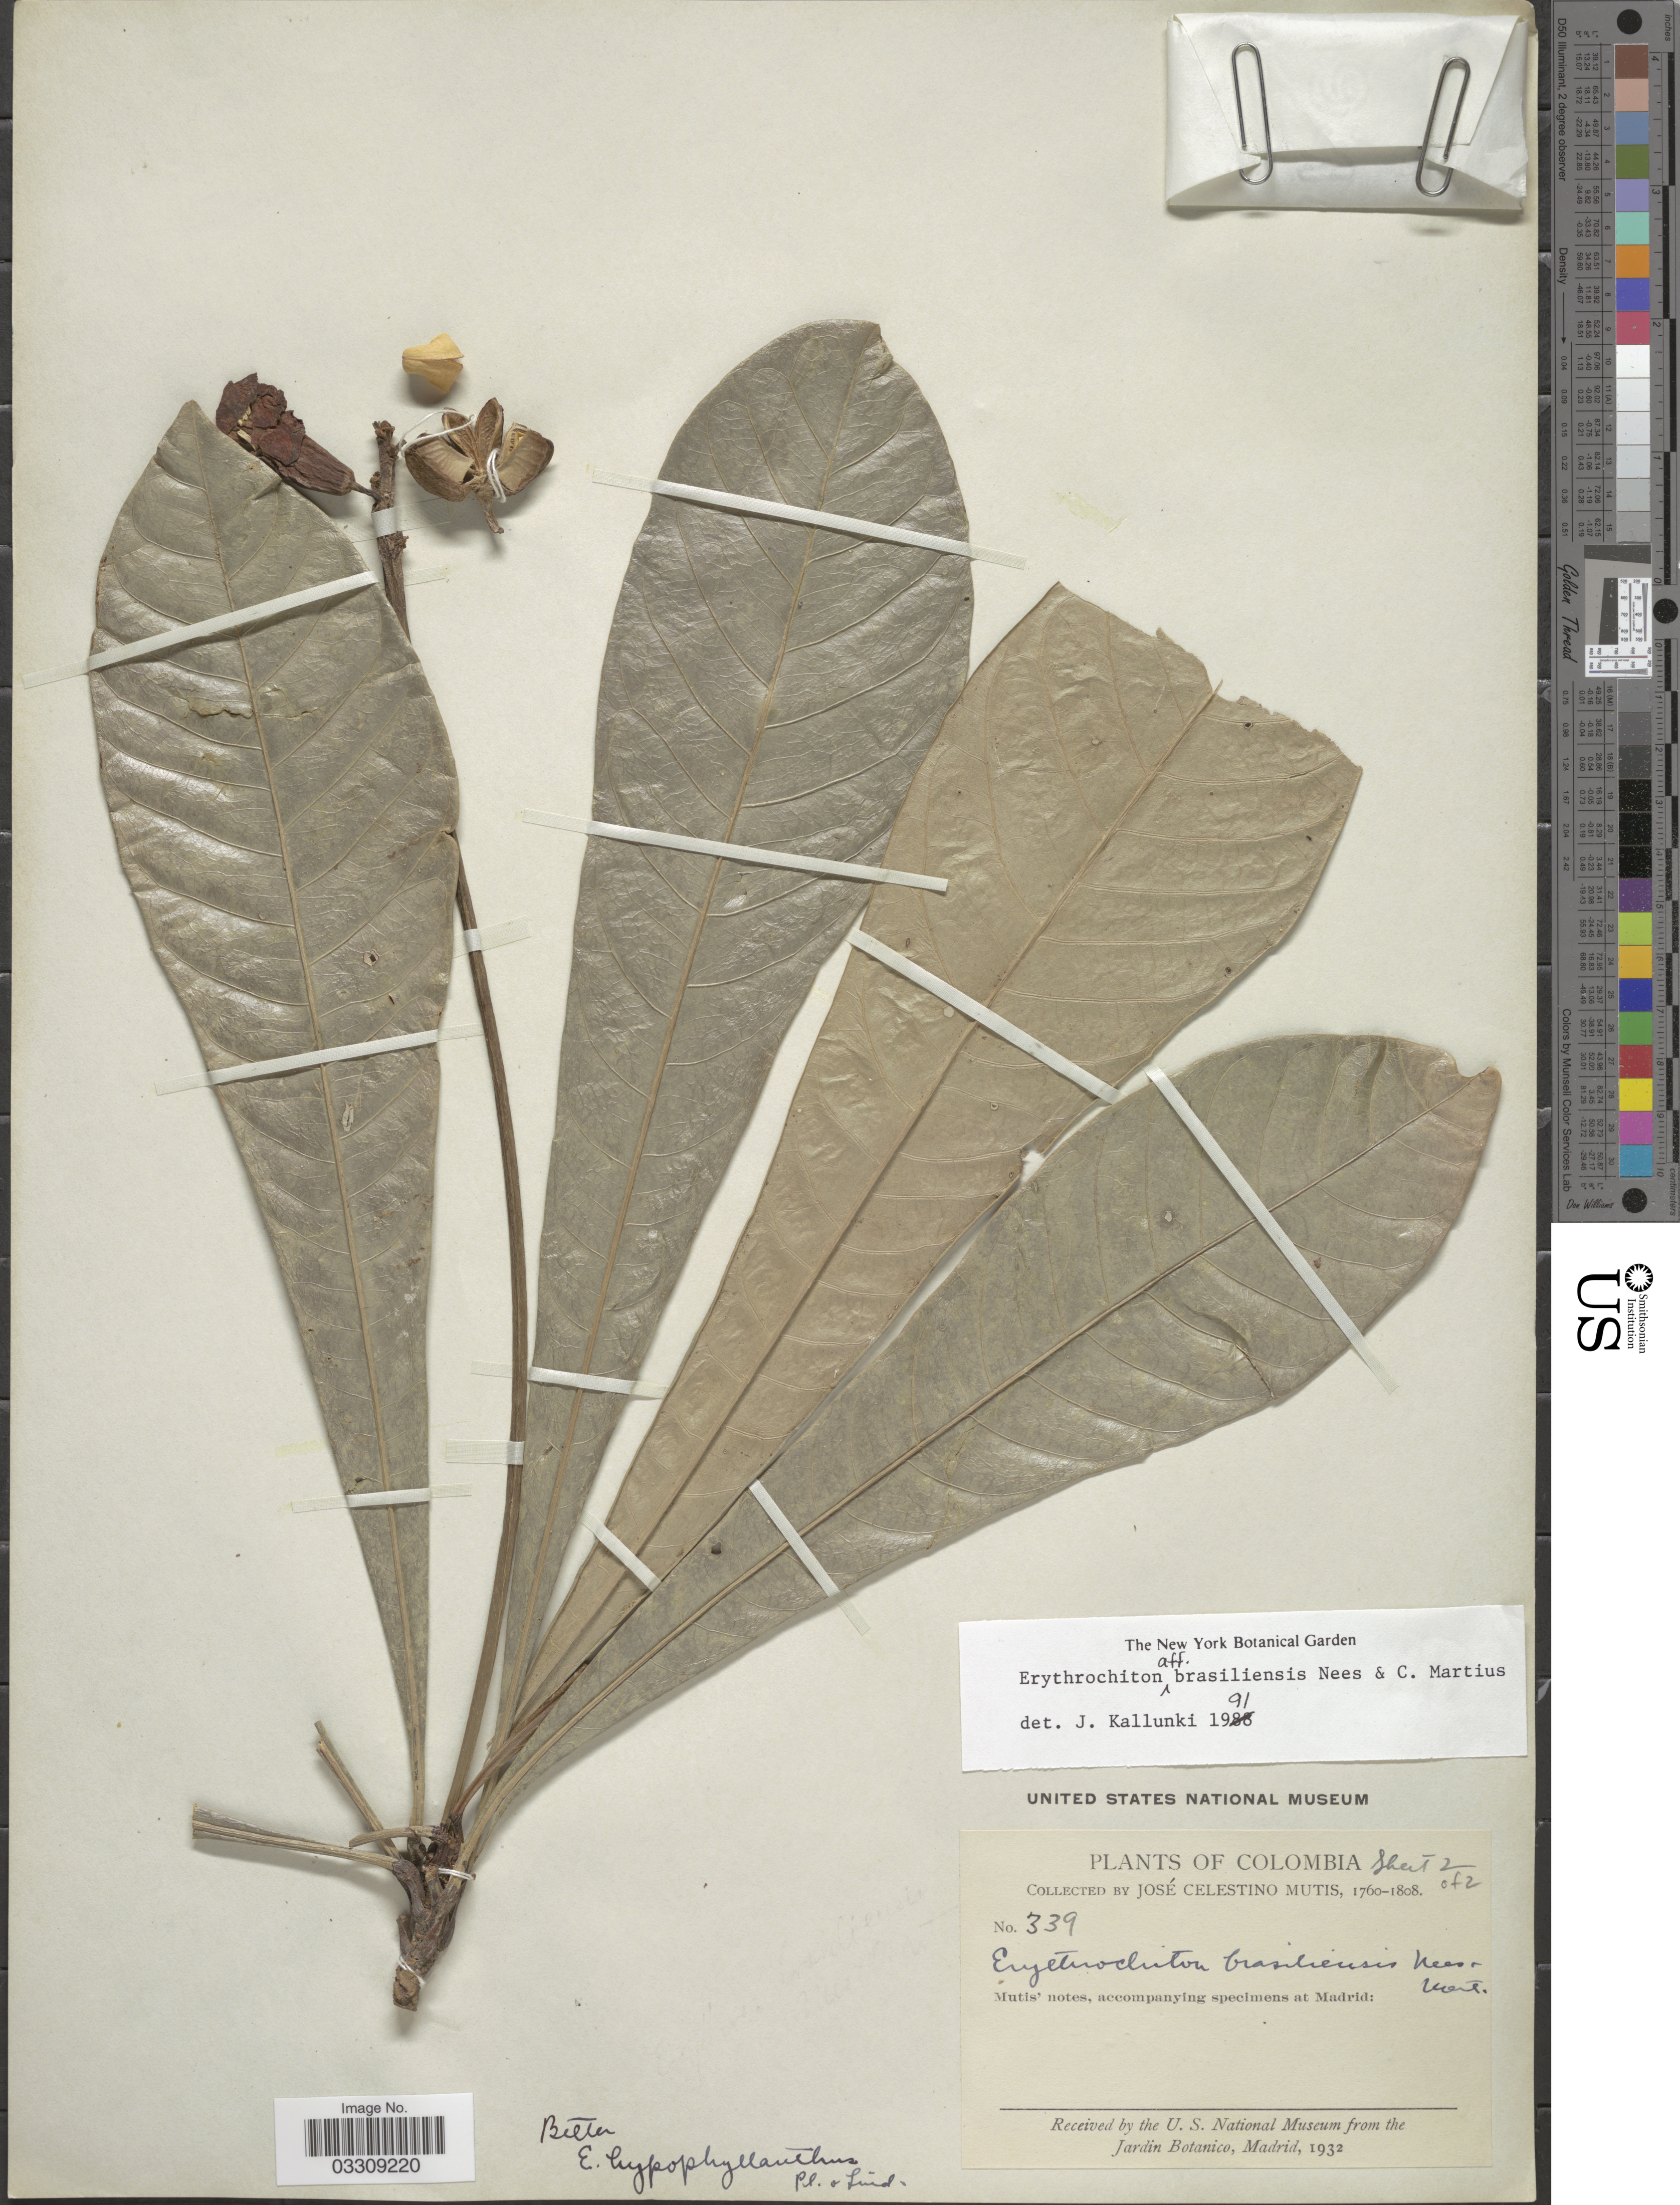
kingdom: Plantae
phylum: Tracheophyta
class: Magnoliopsida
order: Sapindales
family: Rutaceae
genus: Erythrochiton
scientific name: Erythrochiton sp. nov.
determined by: Londoño-Echeverri, Y.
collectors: J. C. B. Mutis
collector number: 339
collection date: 1760/1808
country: Colombia